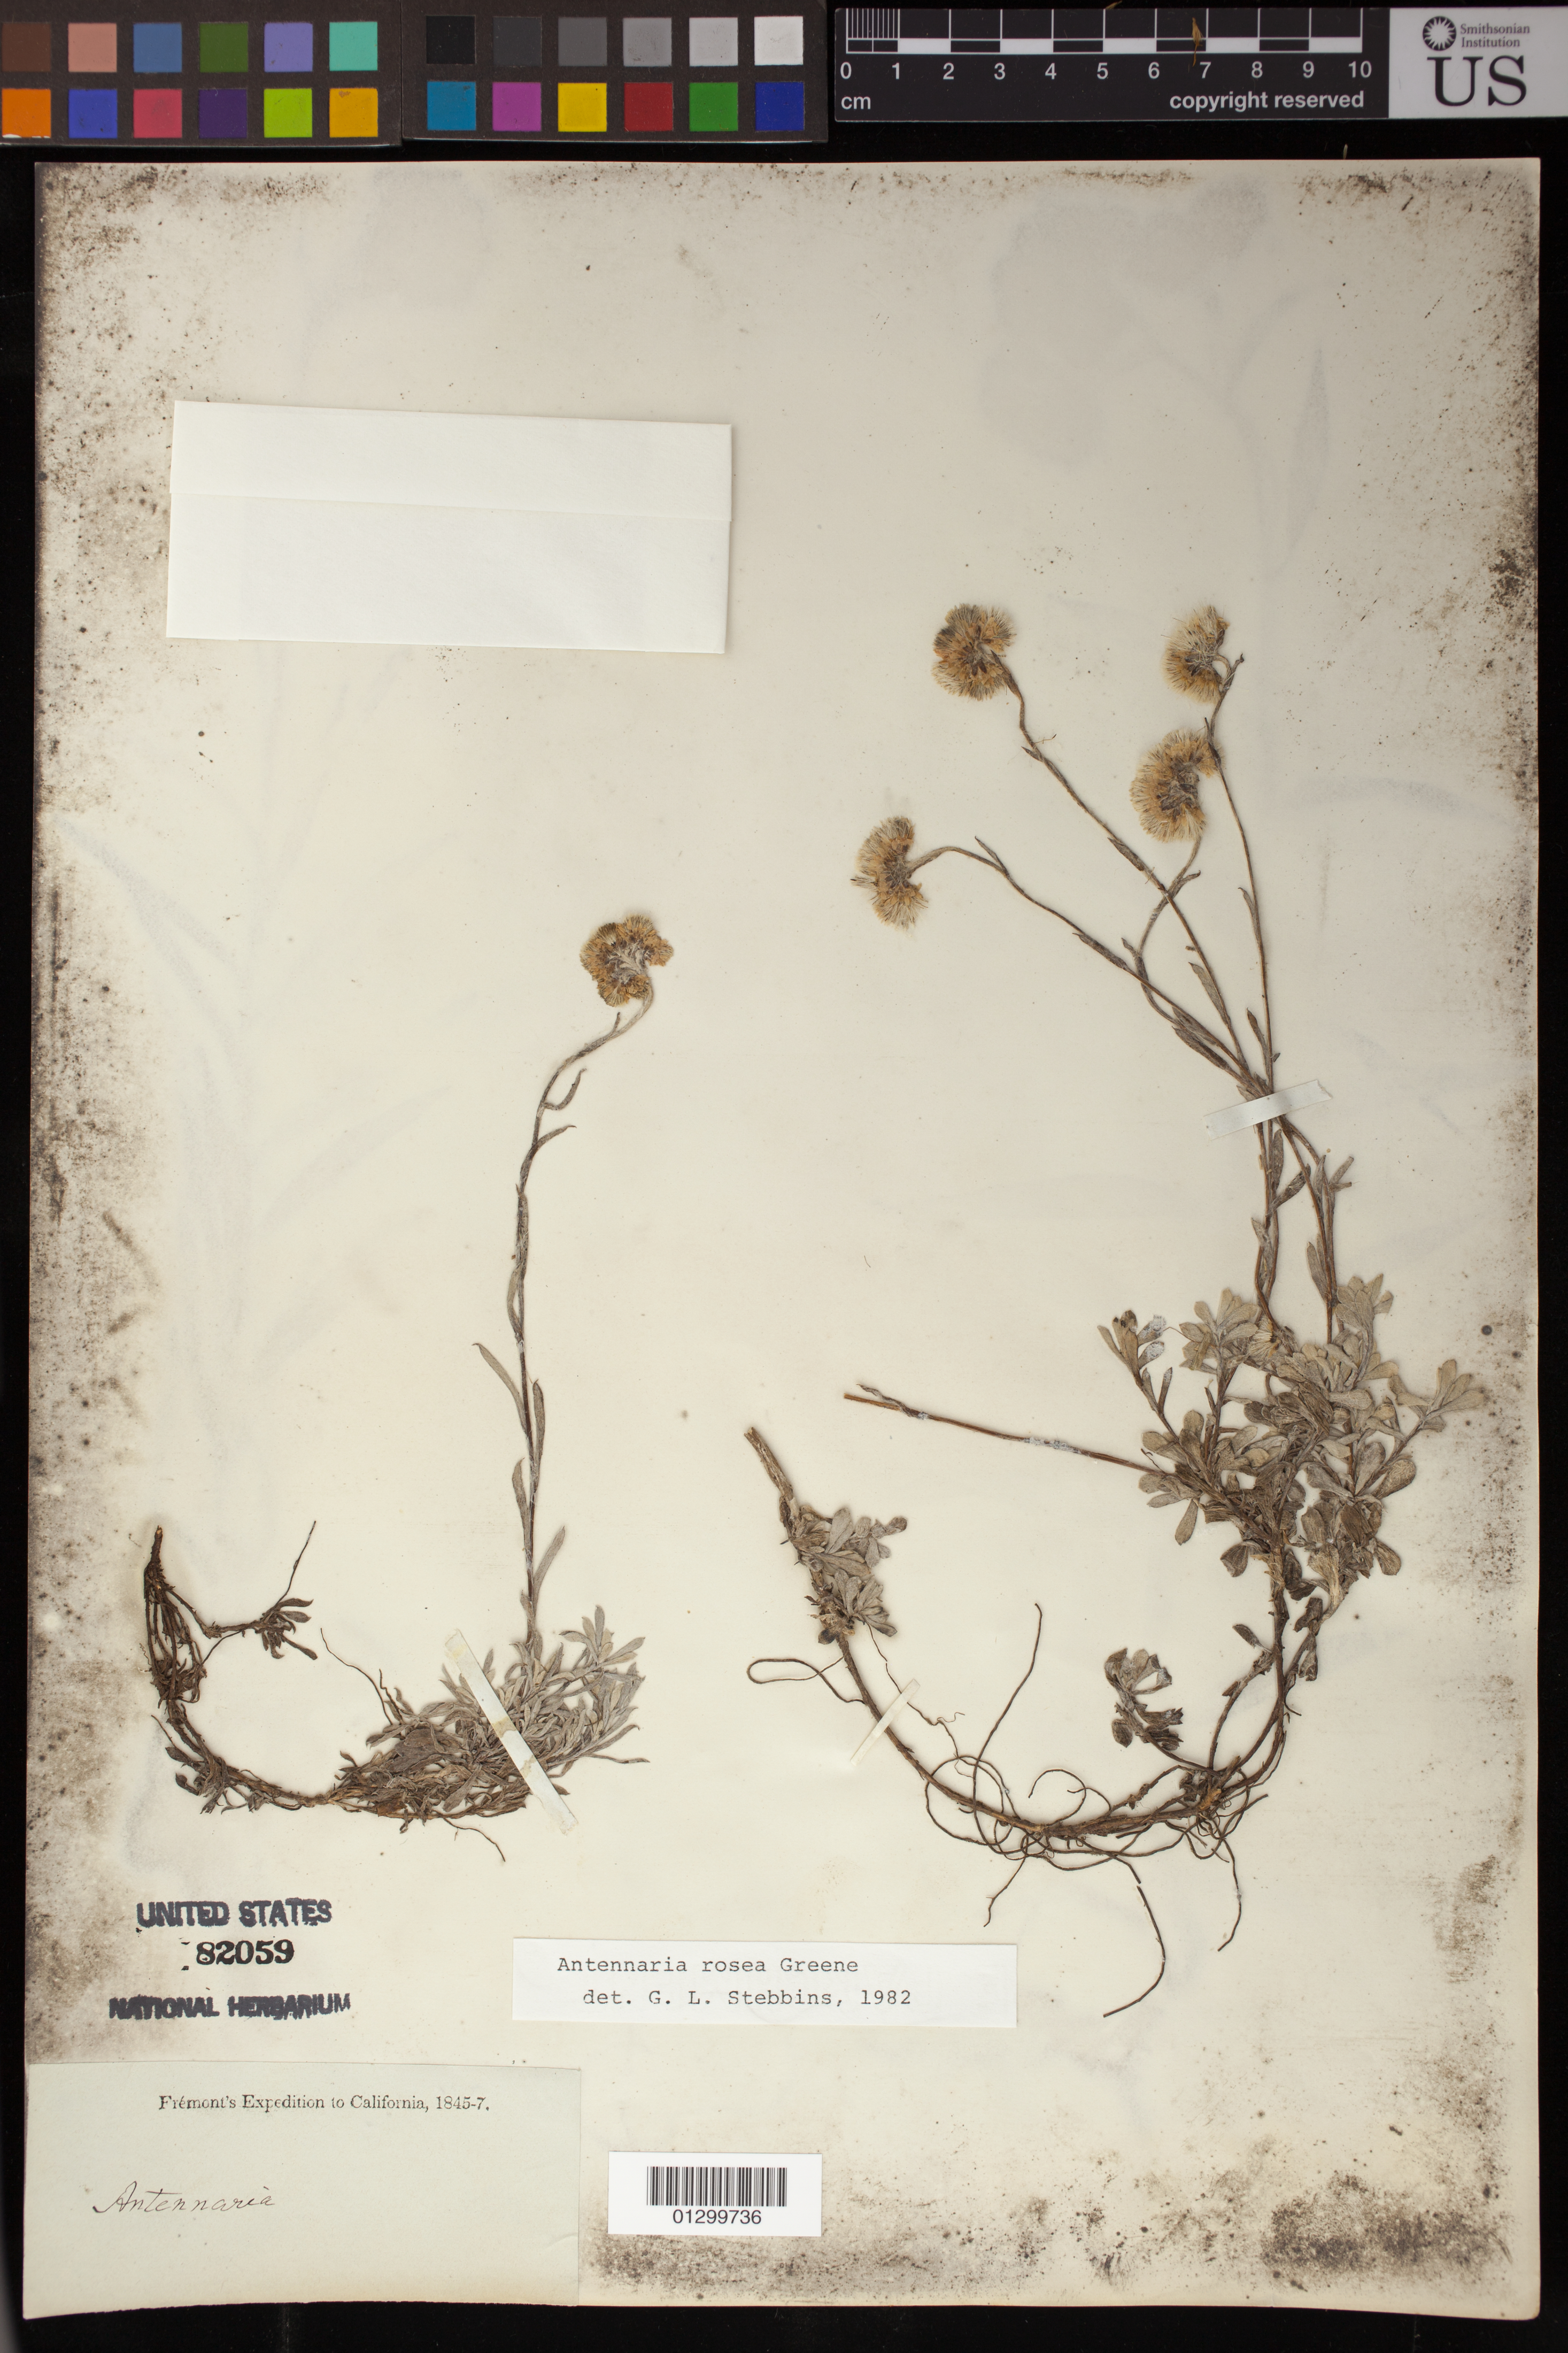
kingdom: Plantae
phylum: Tracheophyta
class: Magnoliopsida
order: Asterales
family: Asteraceae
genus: Antennaria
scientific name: Antennaria rosea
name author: Greene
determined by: Stebbins, G. L.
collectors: J. C. Frémont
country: United States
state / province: California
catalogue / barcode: US 82059